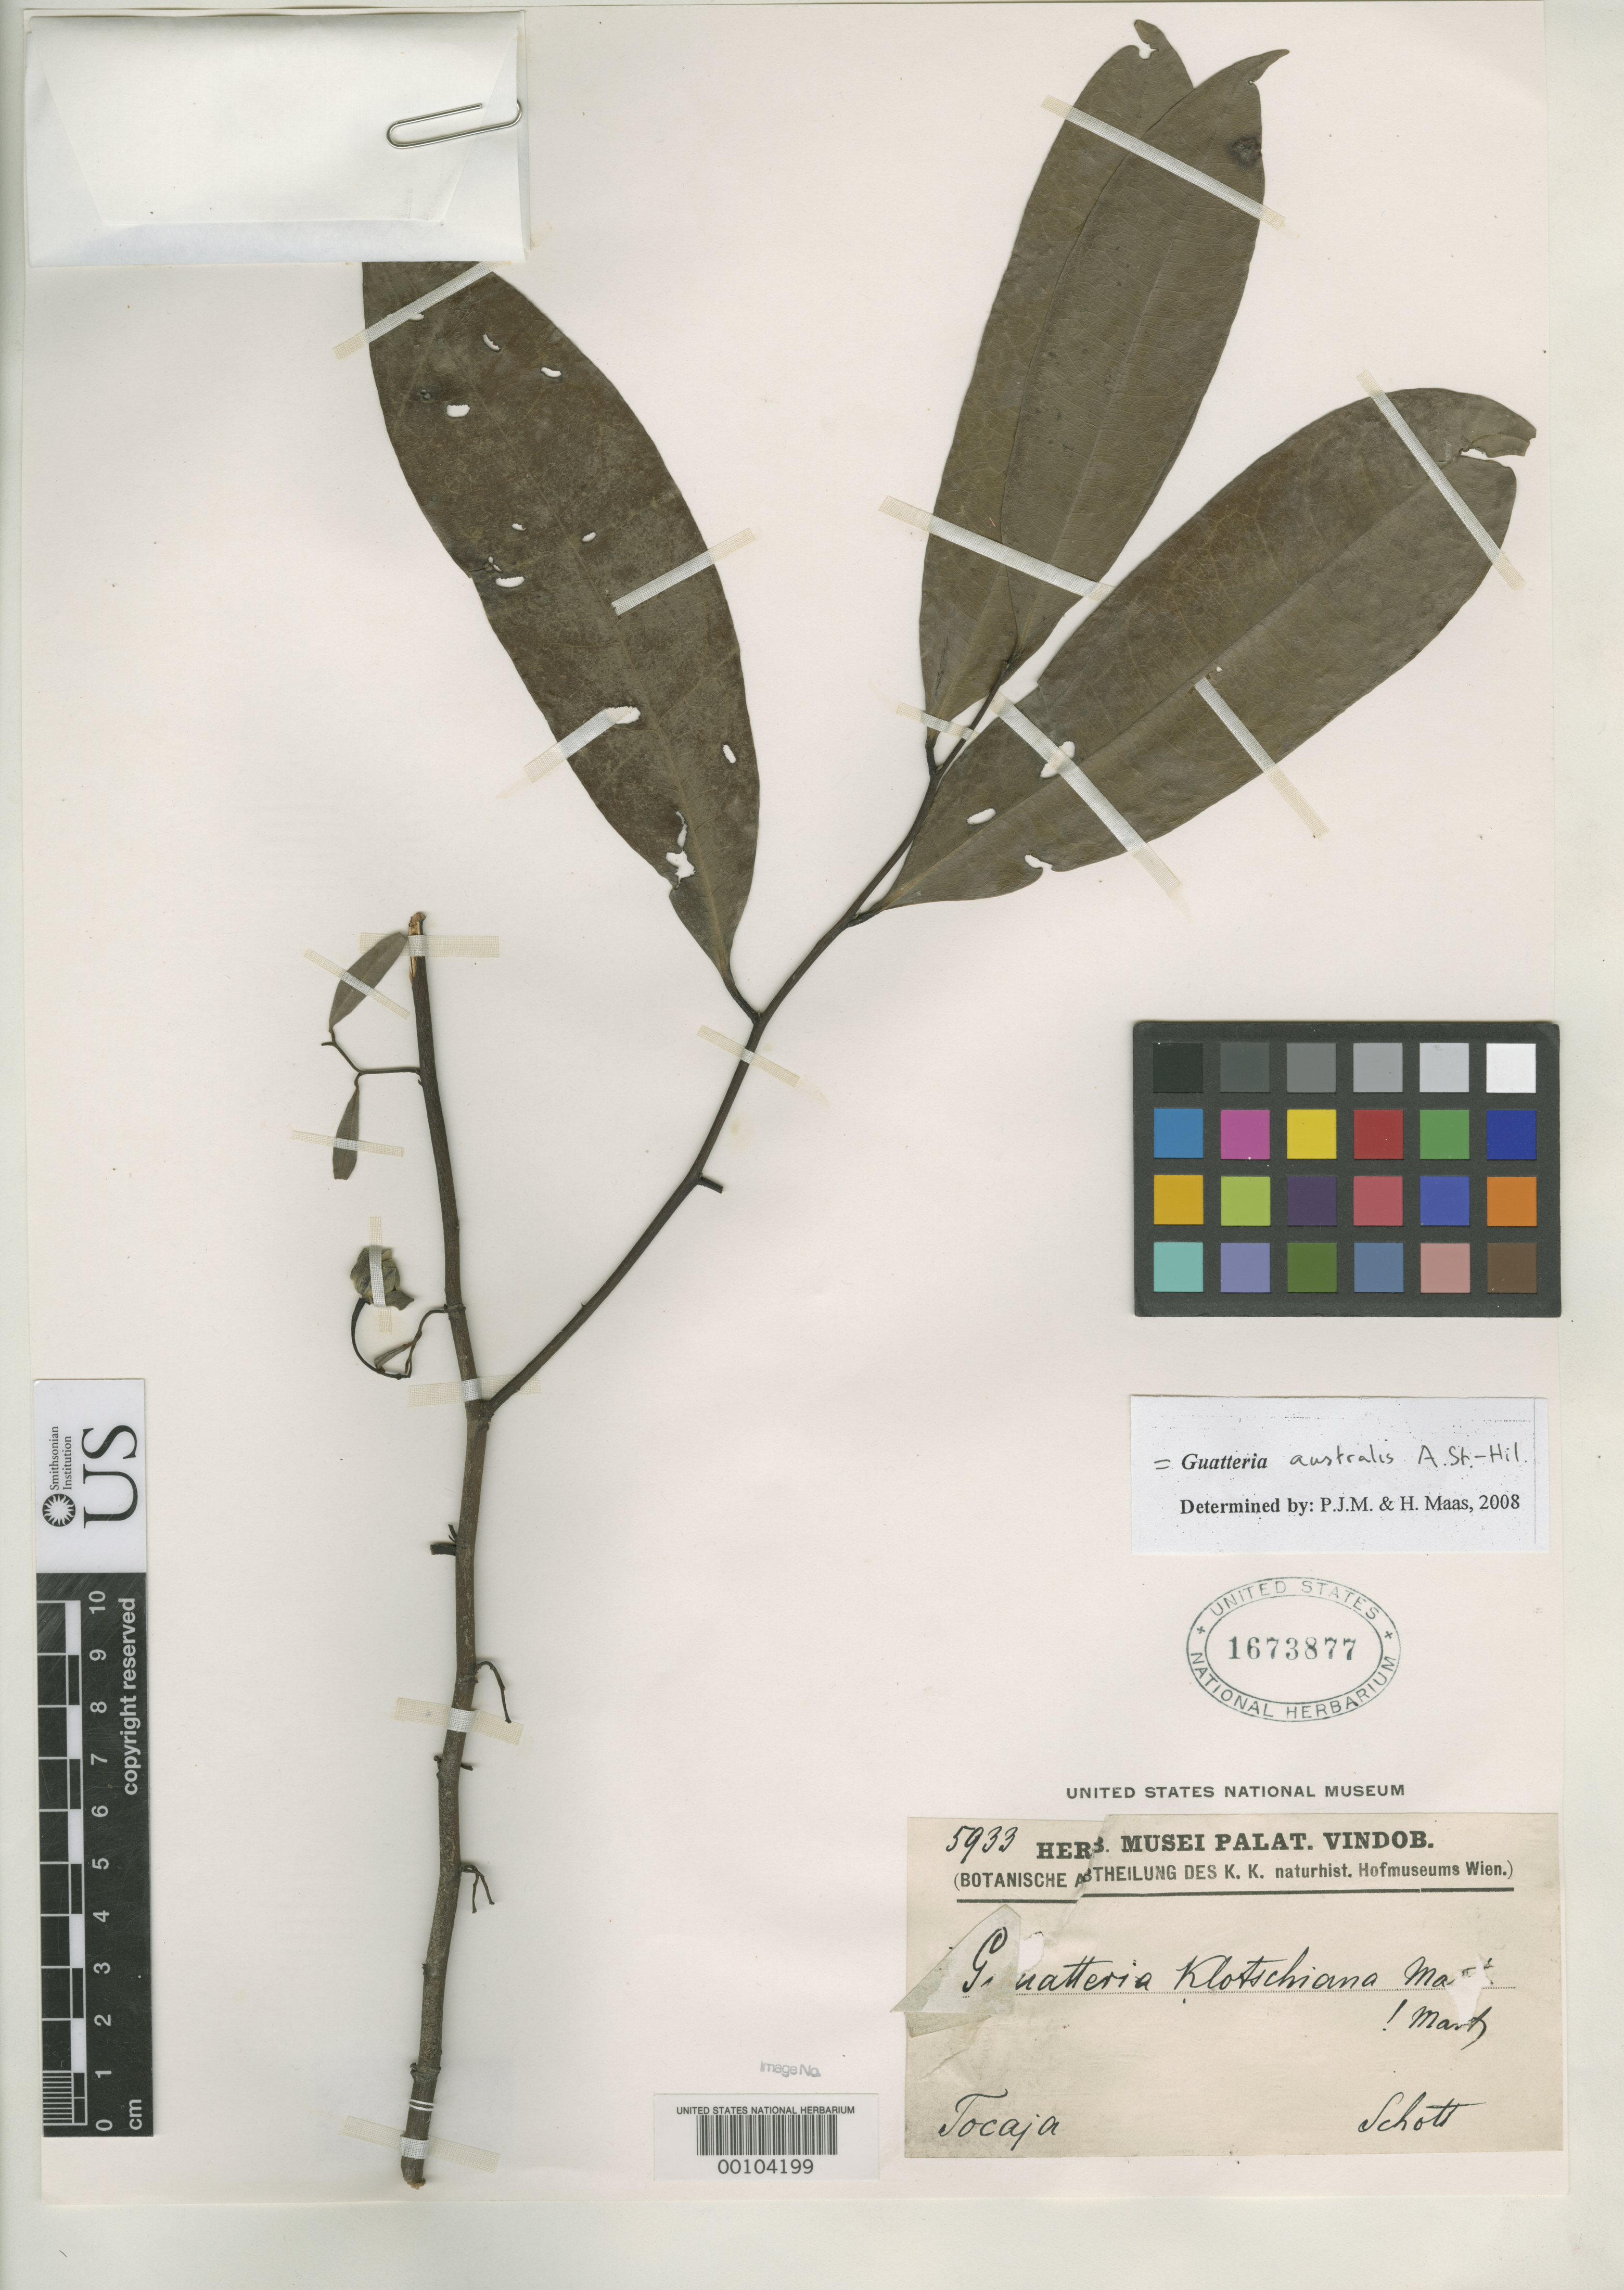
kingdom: Plantae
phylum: Tracheophyta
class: Magnoliopsida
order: Magnoliales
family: Annonaceae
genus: Guatteria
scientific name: Guatteria klotzschiana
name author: Mart.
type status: Isotype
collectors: Schott, --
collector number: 5933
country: Brazil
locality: Tocaja.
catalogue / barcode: US 1673877